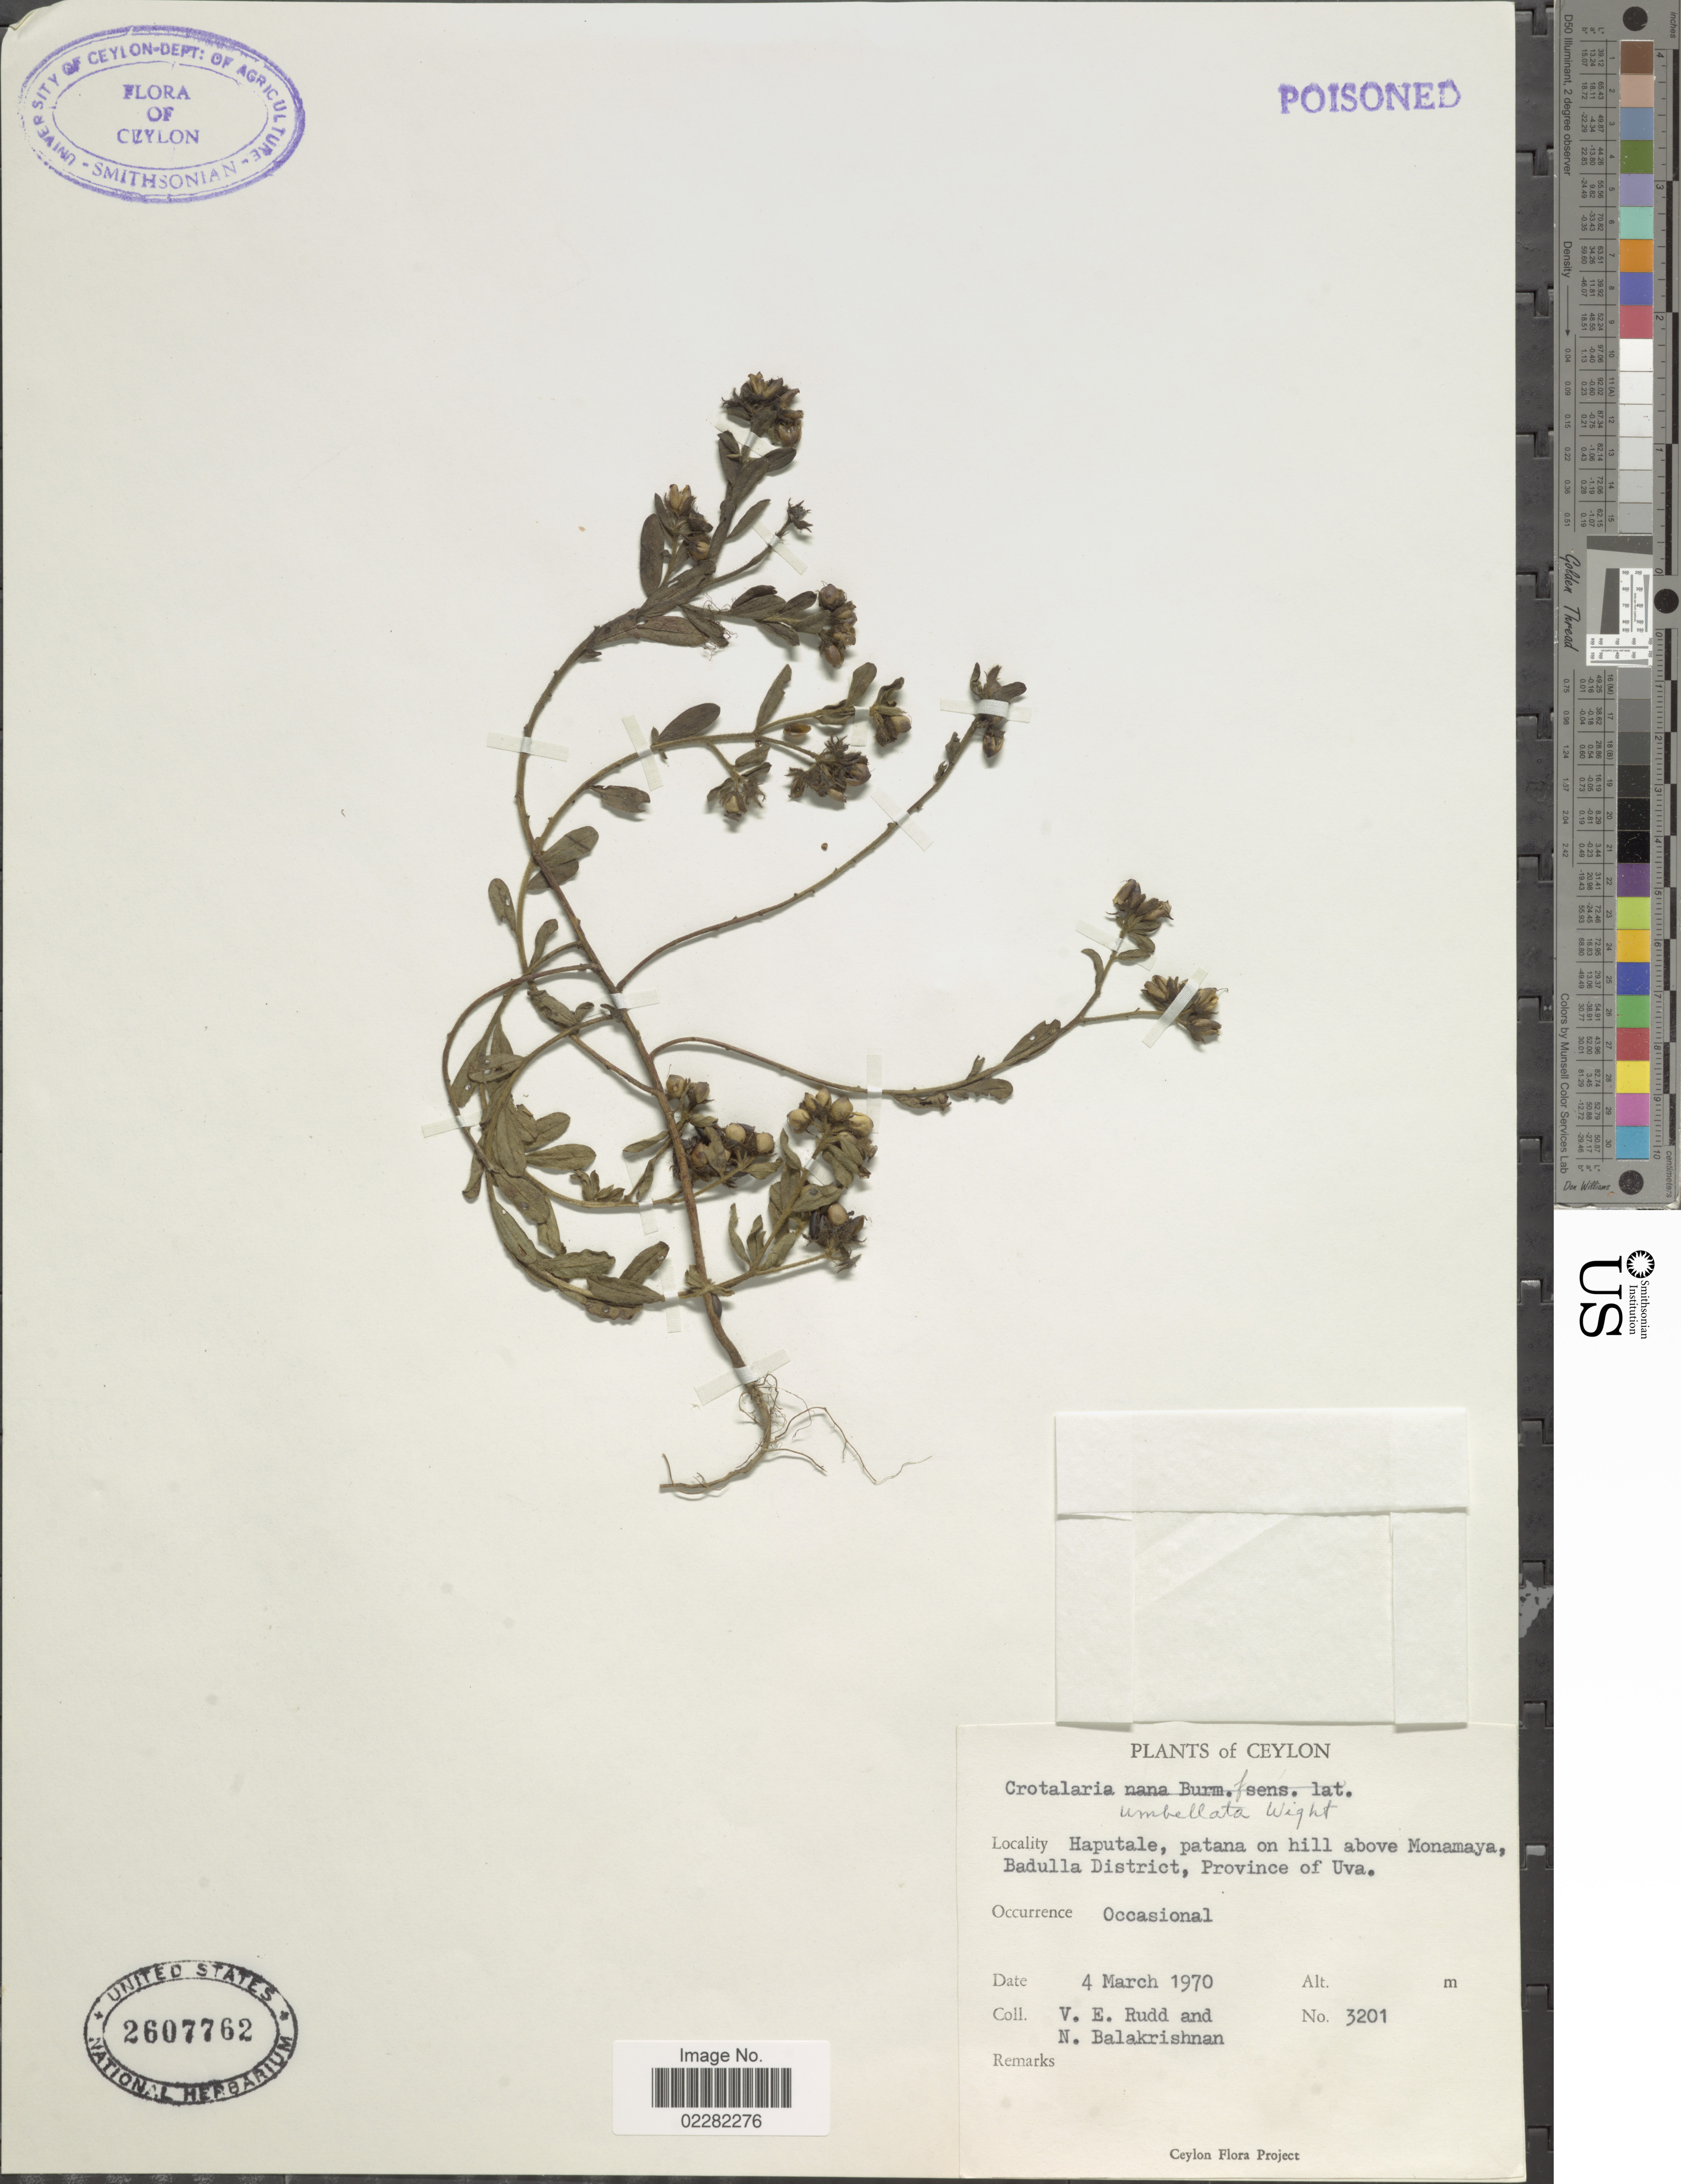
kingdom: Plantae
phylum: Tracheophyta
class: Magnoliopsida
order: Fabales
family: Fabaceae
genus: Crotalaria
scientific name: Crotalaria umbellata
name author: Wight & Arn.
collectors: V. E. Rudd & N. Balakrishnan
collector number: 3201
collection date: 1970-03-04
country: Sri Lanka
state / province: Uva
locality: Ceylon, Haputale, patana on hill above Monamaya, Badulla District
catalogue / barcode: US 2607762